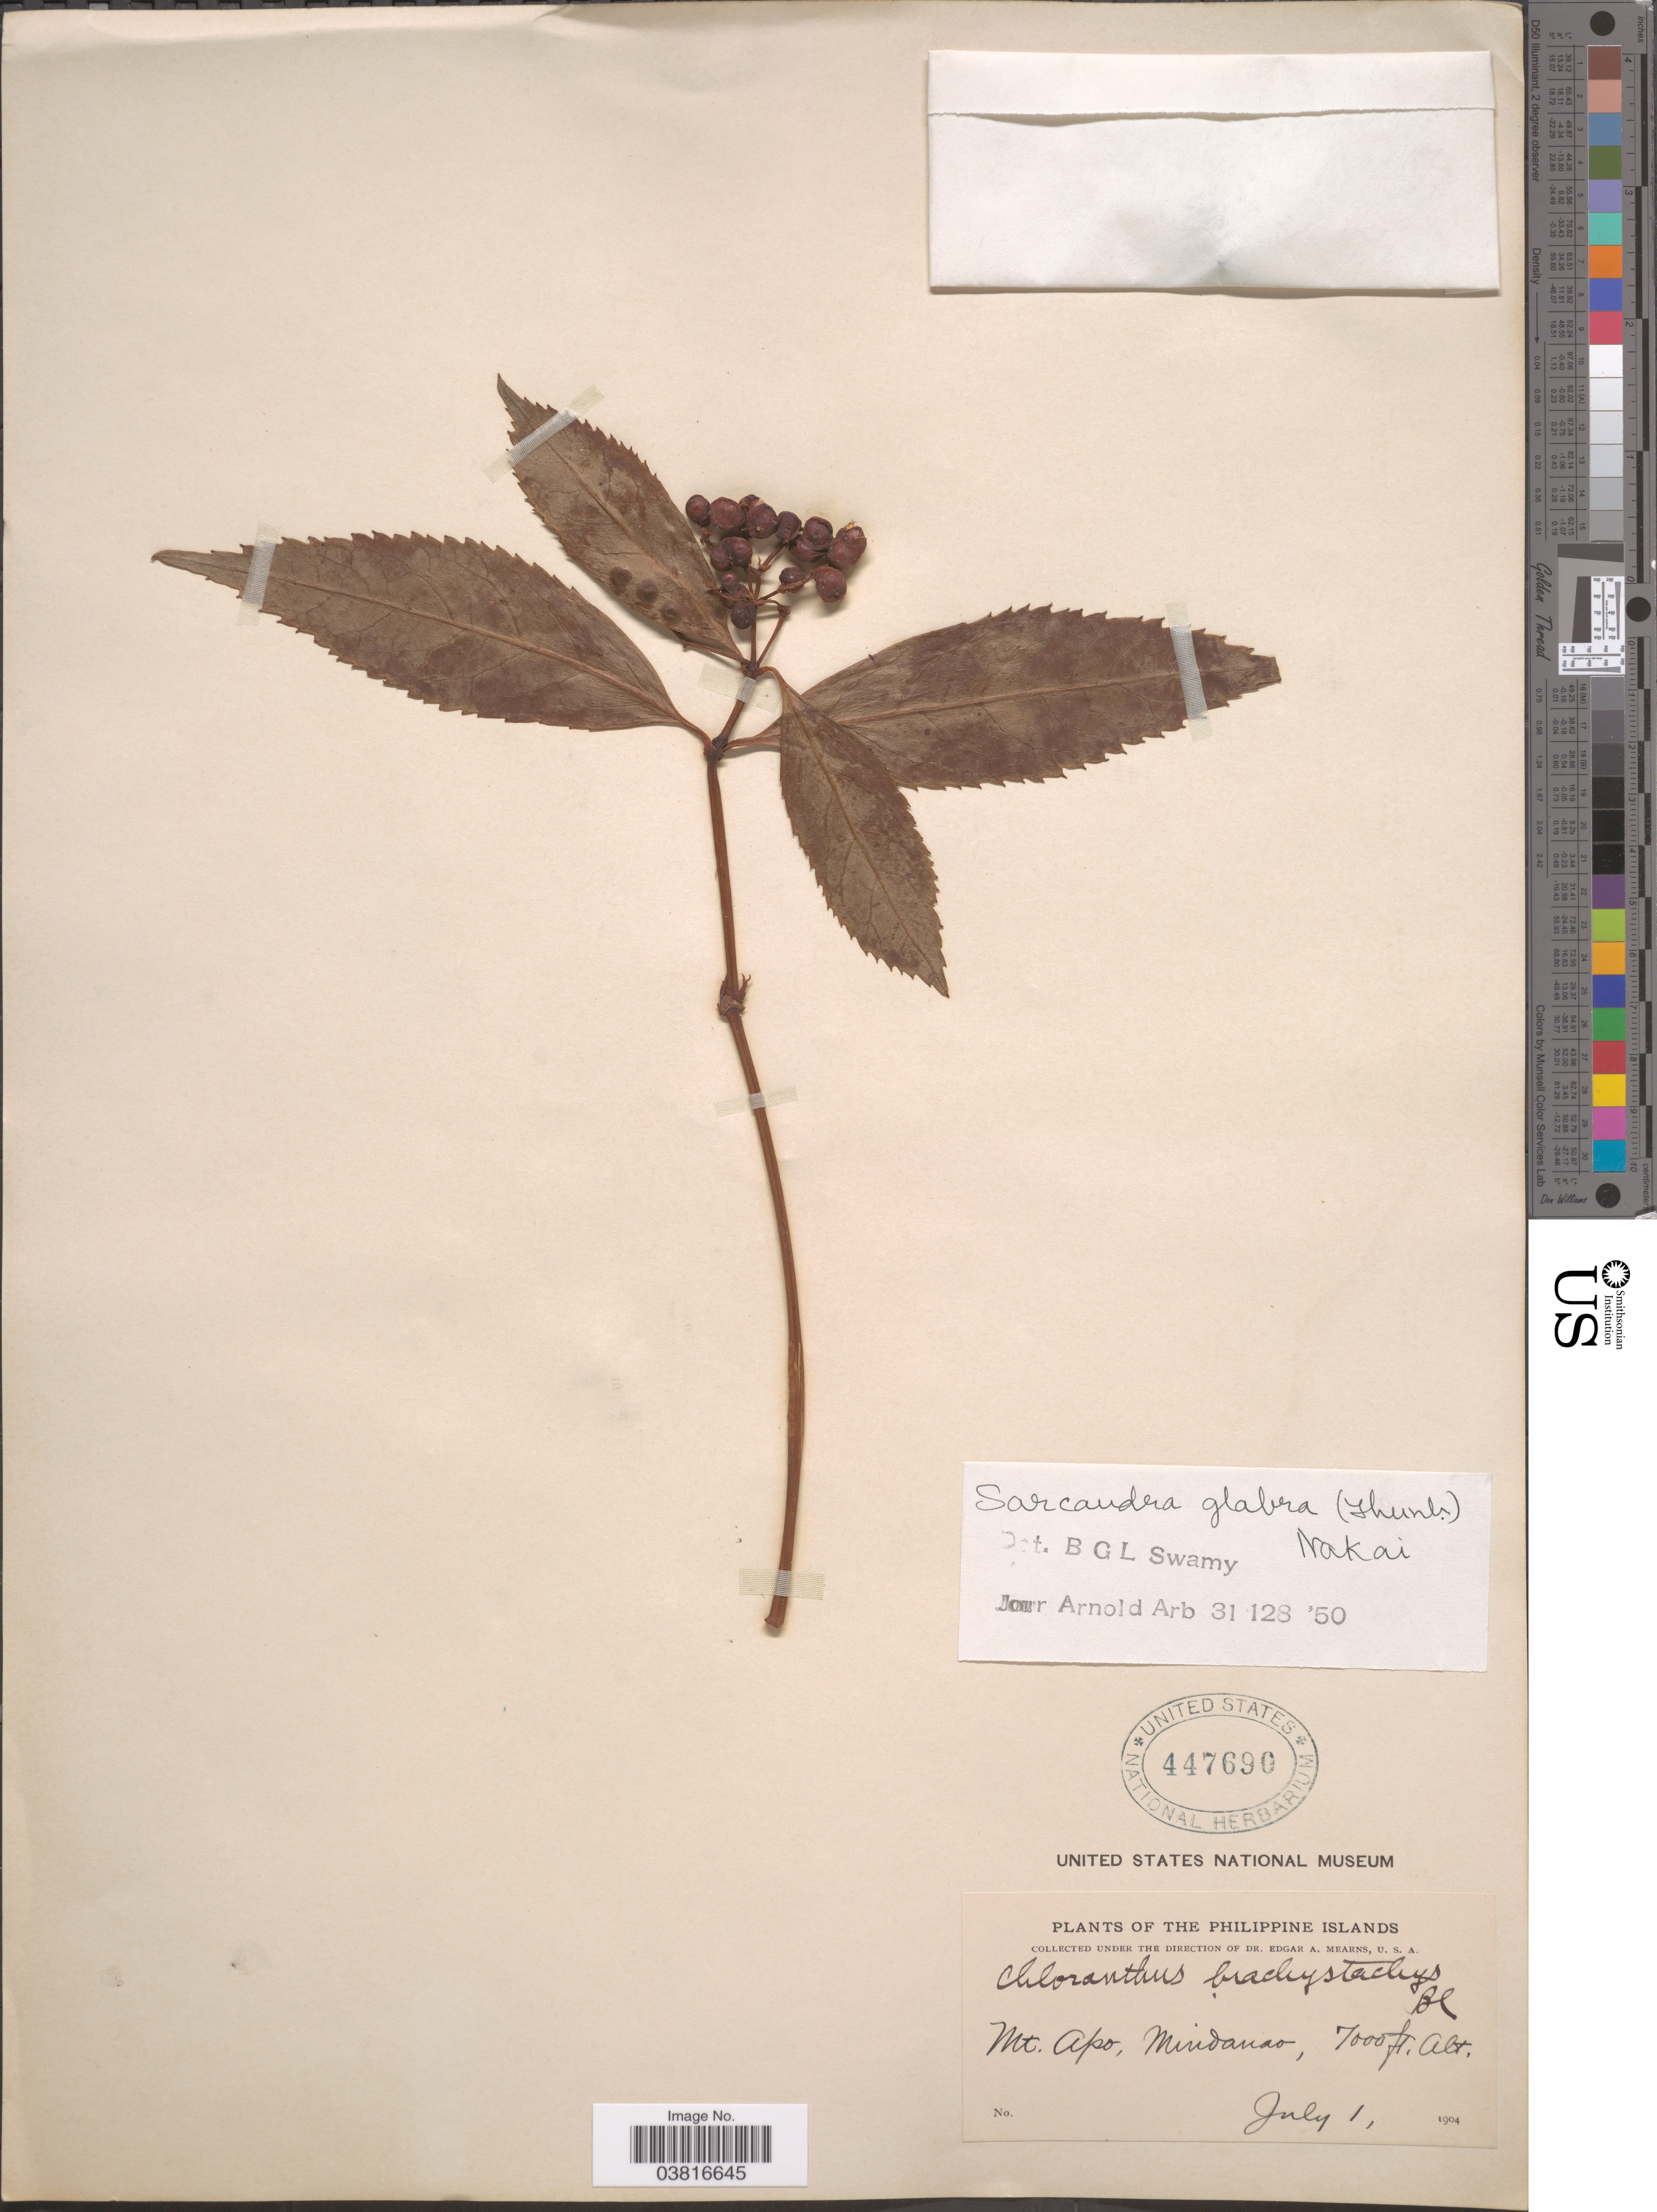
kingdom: Plantae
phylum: Tracheophyta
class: Magnoliopsida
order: Chloranthales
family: Chloranthaceae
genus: Sarcandra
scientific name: Sarcandra glabra subsp. brachystachys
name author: (Blume) Verdc.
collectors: E. A. Mearns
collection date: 1904-07-01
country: Philippines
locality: Mt. Apo, Mindanao.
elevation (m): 2134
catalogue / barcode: US 447690